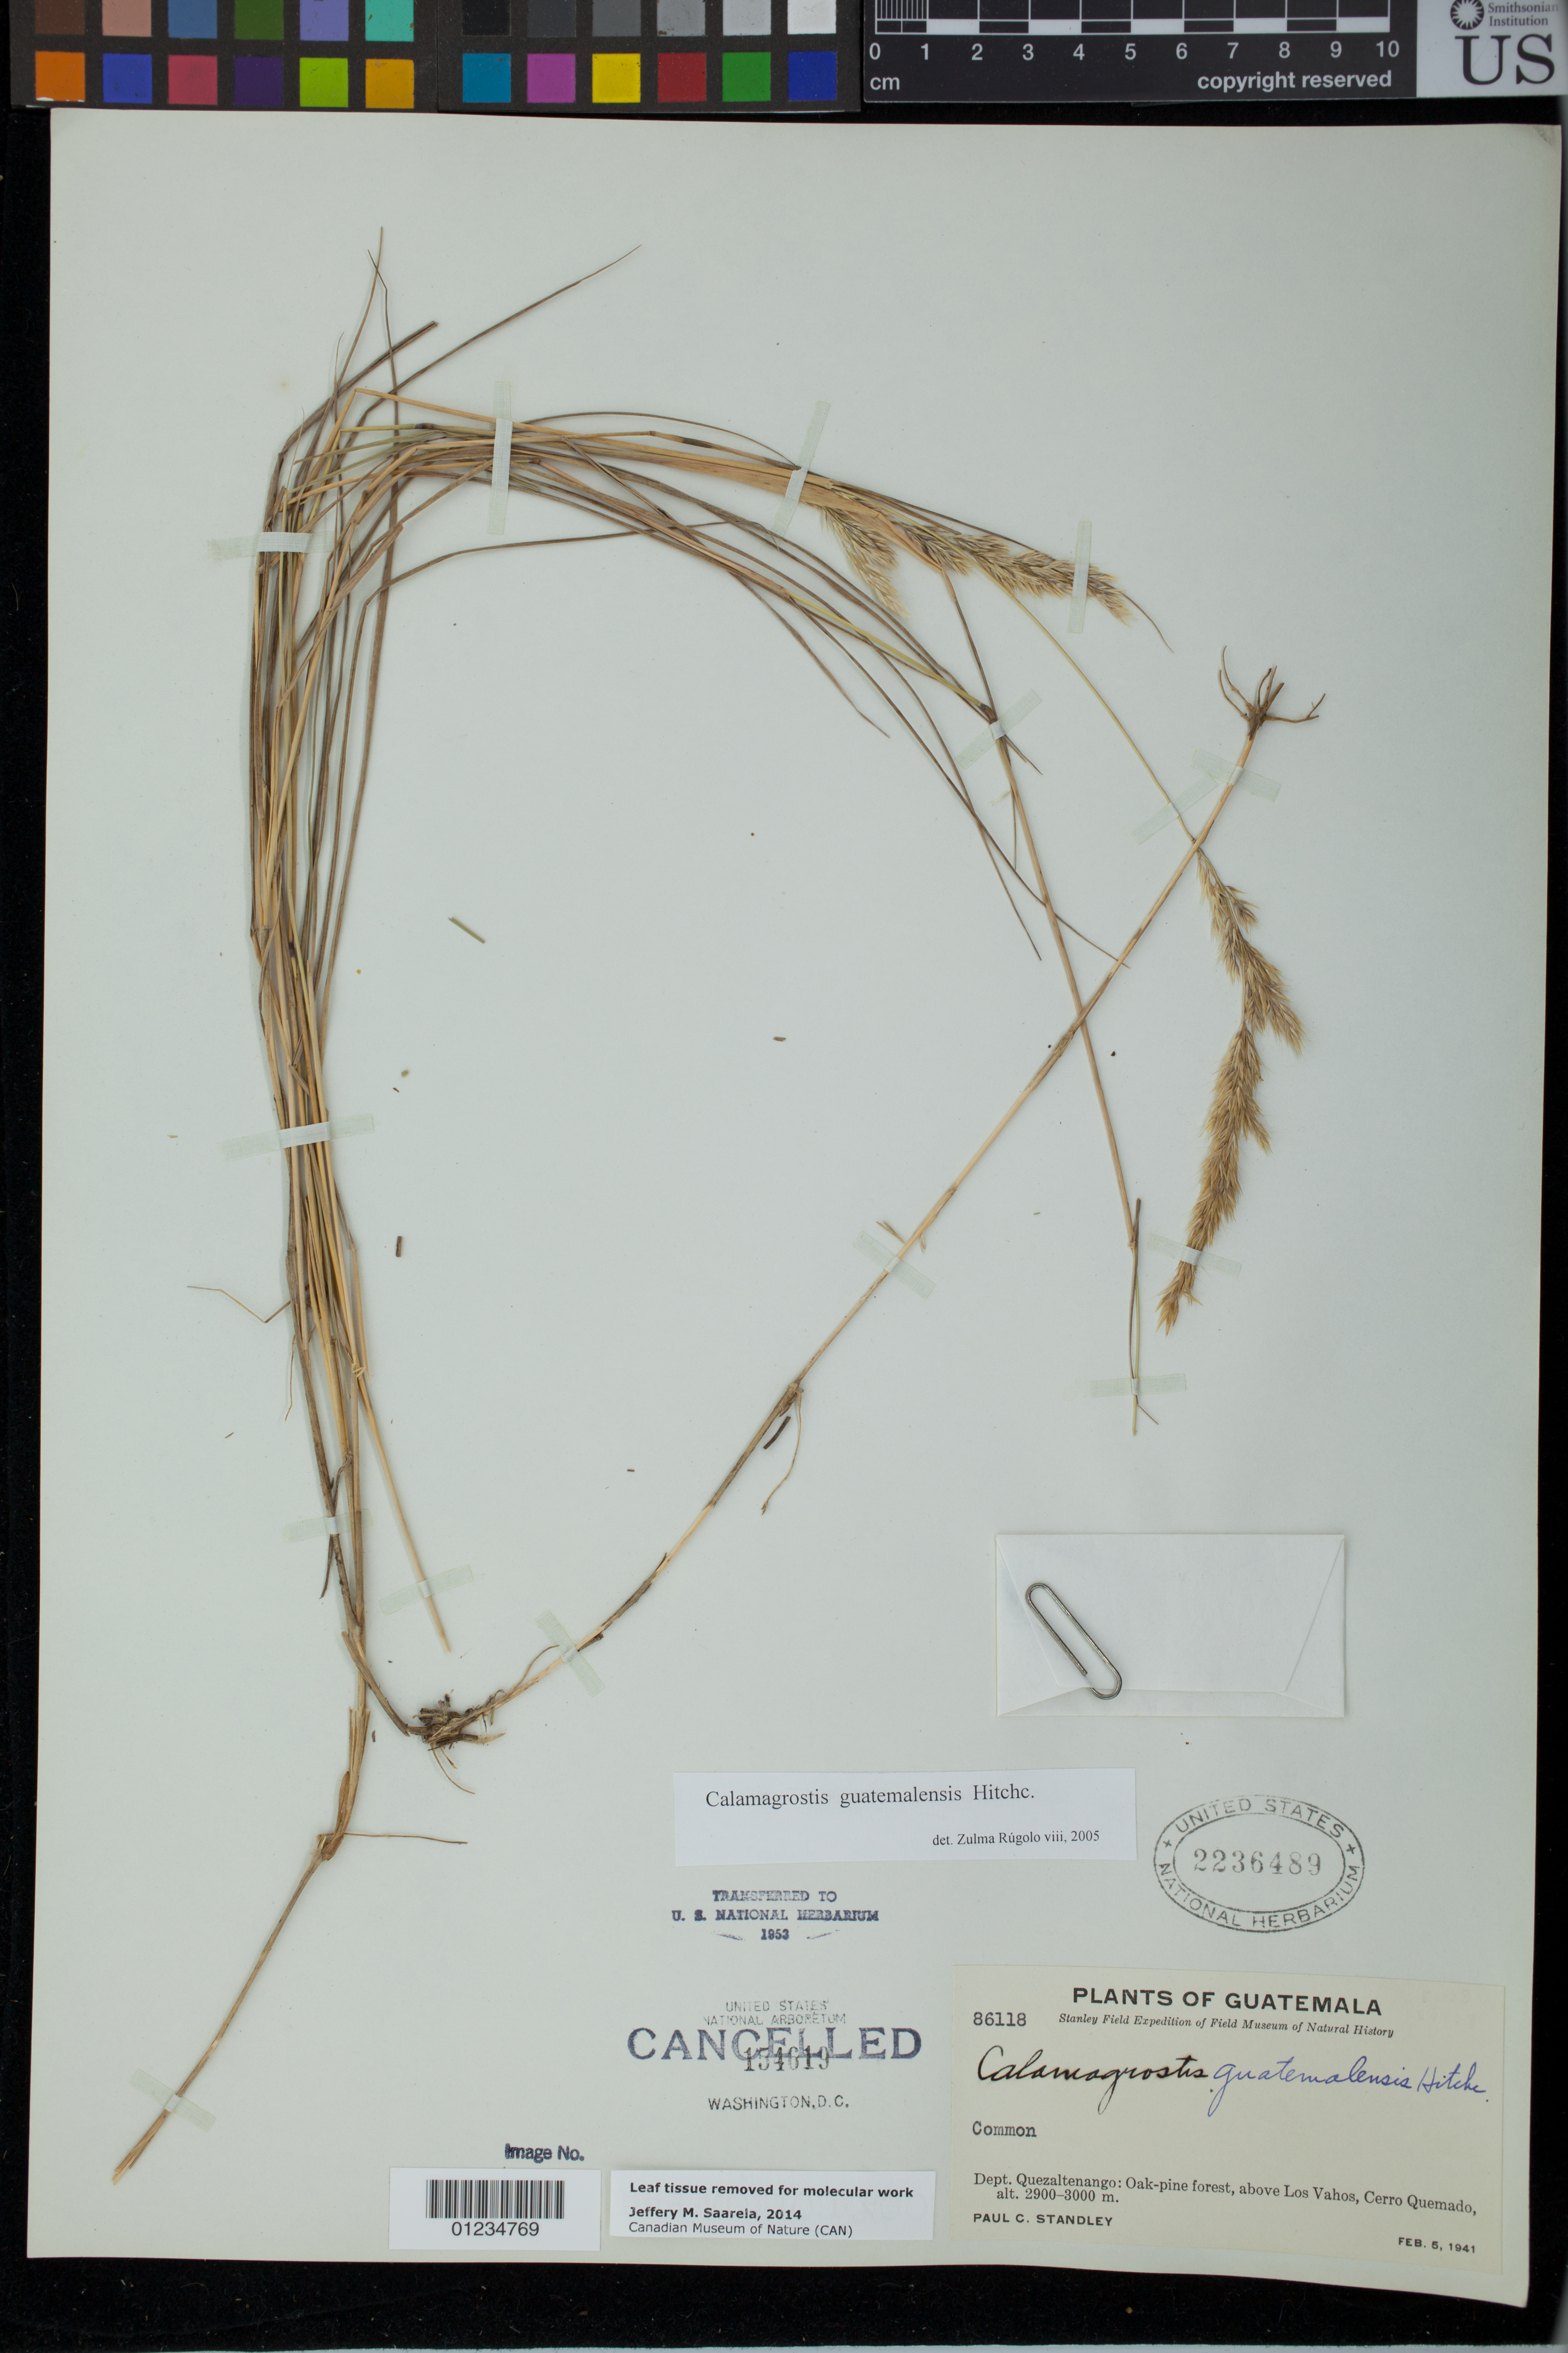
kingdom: Plantae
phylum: Tracheophyta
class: Liliopsida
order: Poales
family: Poaceae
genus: Calamagrostis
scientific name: Calamagrostis guatemalensis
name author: Hitchc.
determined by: Rúgolo, Z.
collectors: P. C. Standley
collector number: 86118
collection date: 1941-02-05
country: Guatemala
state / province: Quetzaltenango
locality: Above Los Vahos, Cerro Quemado.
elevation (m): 2900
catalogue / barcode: US 2236489